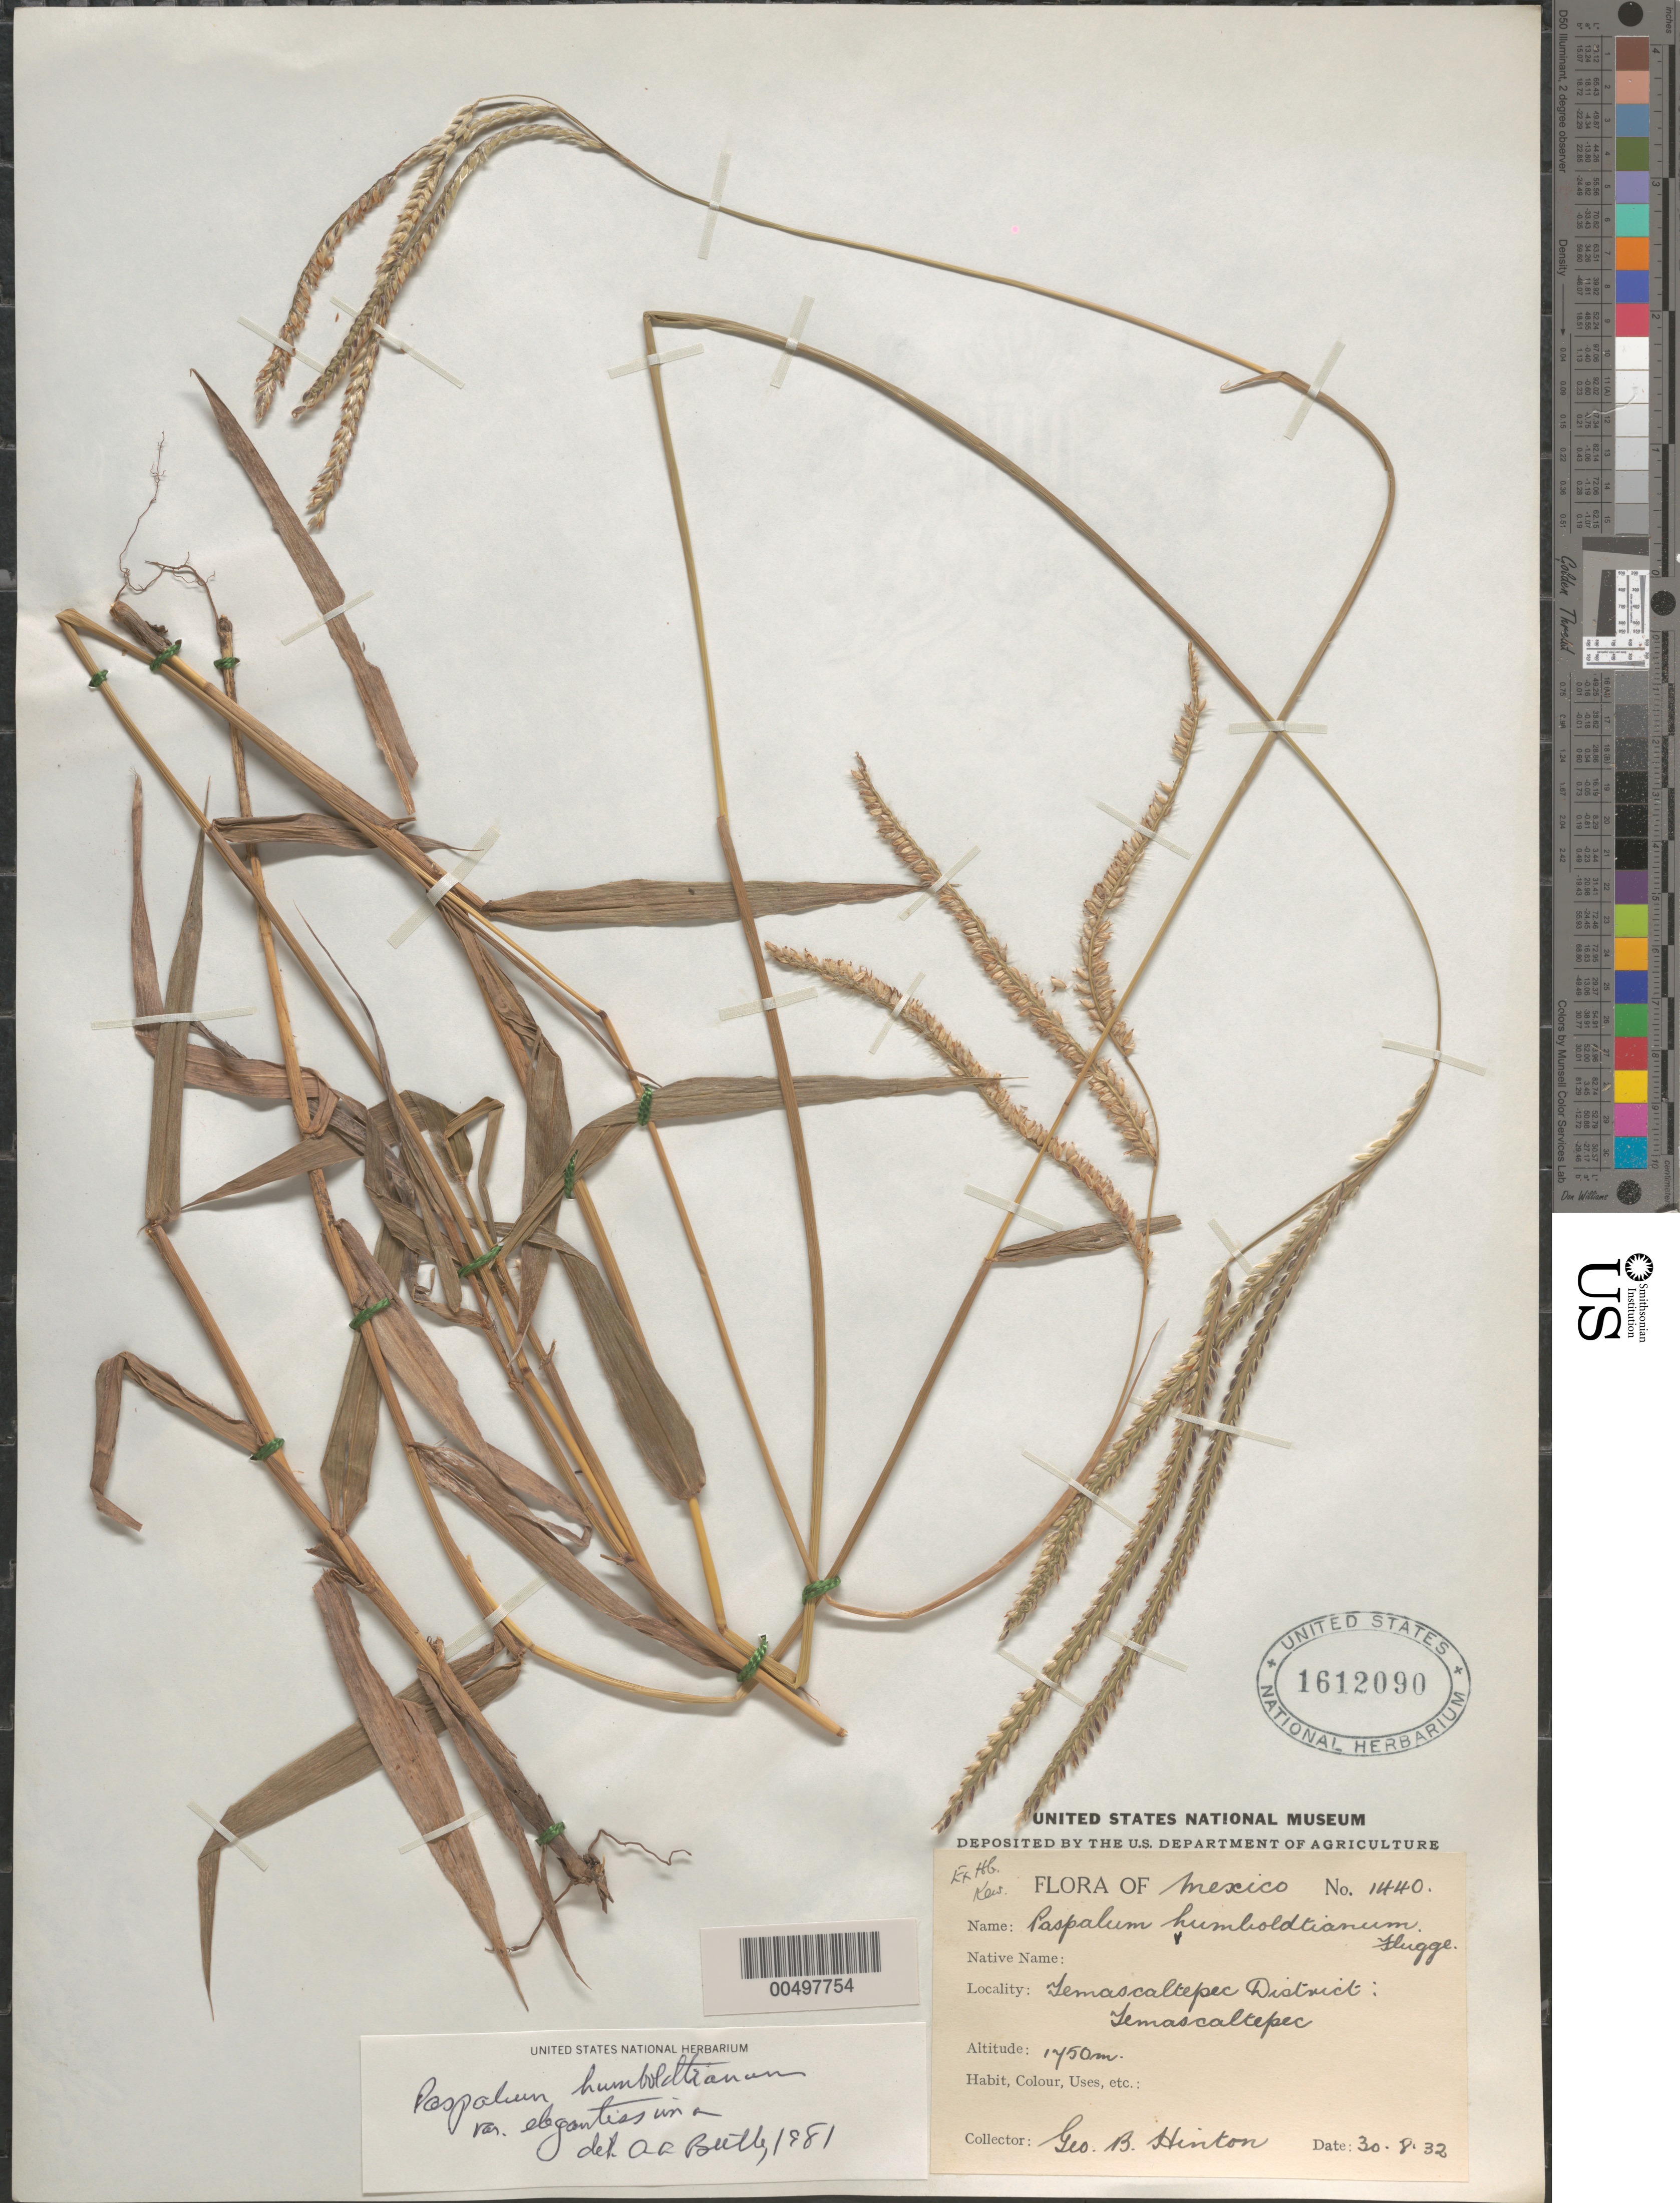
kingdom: Plantae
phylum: Tracheophyta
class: Liliopsida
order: Poales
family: Poaceae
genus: Paspalum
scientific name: Paspalum humboldtianum var. elegantissima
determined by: Beetle, Alan A.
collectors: G. B. Hinton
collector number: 1440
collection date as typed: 30 Aug 1932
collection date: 1932-08-30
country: Mexico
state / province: México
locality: Temascaltepec Dist, Temascaltepec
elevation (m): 1750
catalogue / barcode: US 1612090